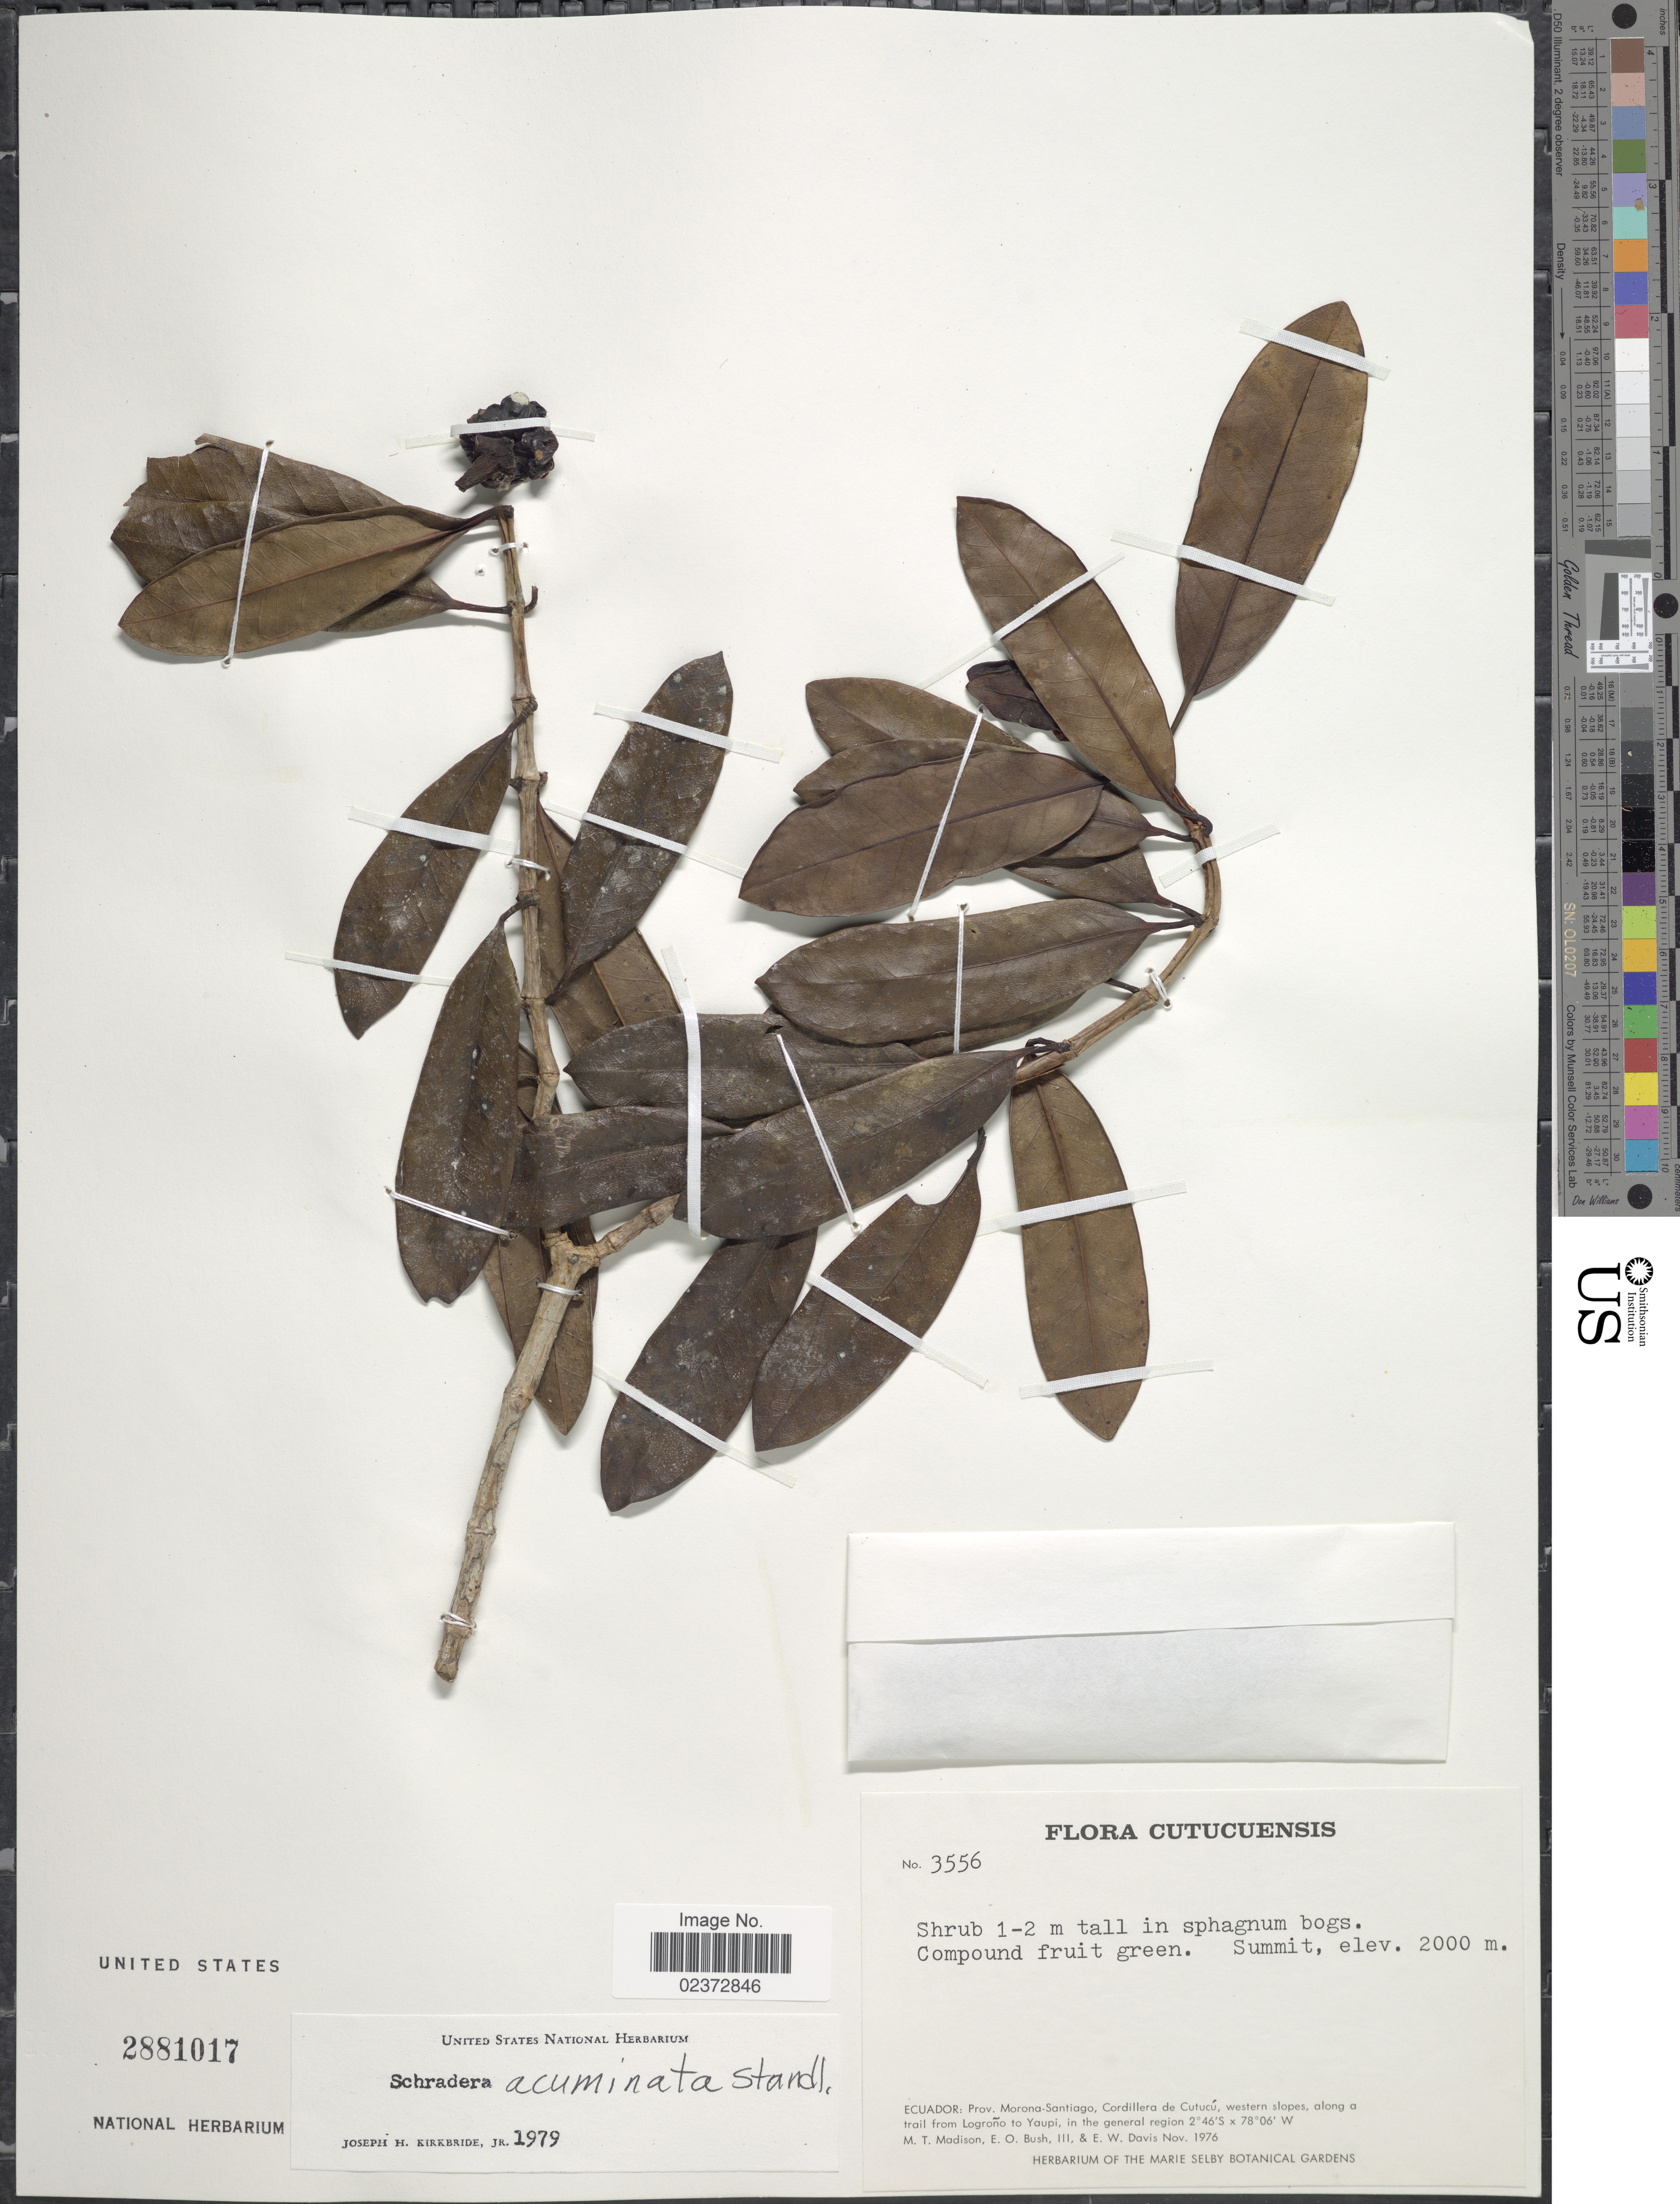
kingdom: Plantae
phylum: Tracheophyta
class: Magnoliopsida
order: Gentianales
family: Rubiaceae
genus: Schradera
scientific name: Schradera acuminata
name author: Standl.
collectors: M. T. Madison, E. O. Bush & E. W. Davis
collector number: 3556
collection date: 1976-11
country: Ecuador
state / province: Morona-Santiago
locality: Cordillera de Cutucú, western slopes, along a trail from Logroño to Yaupi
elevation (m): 2000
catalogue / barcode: US 2881017